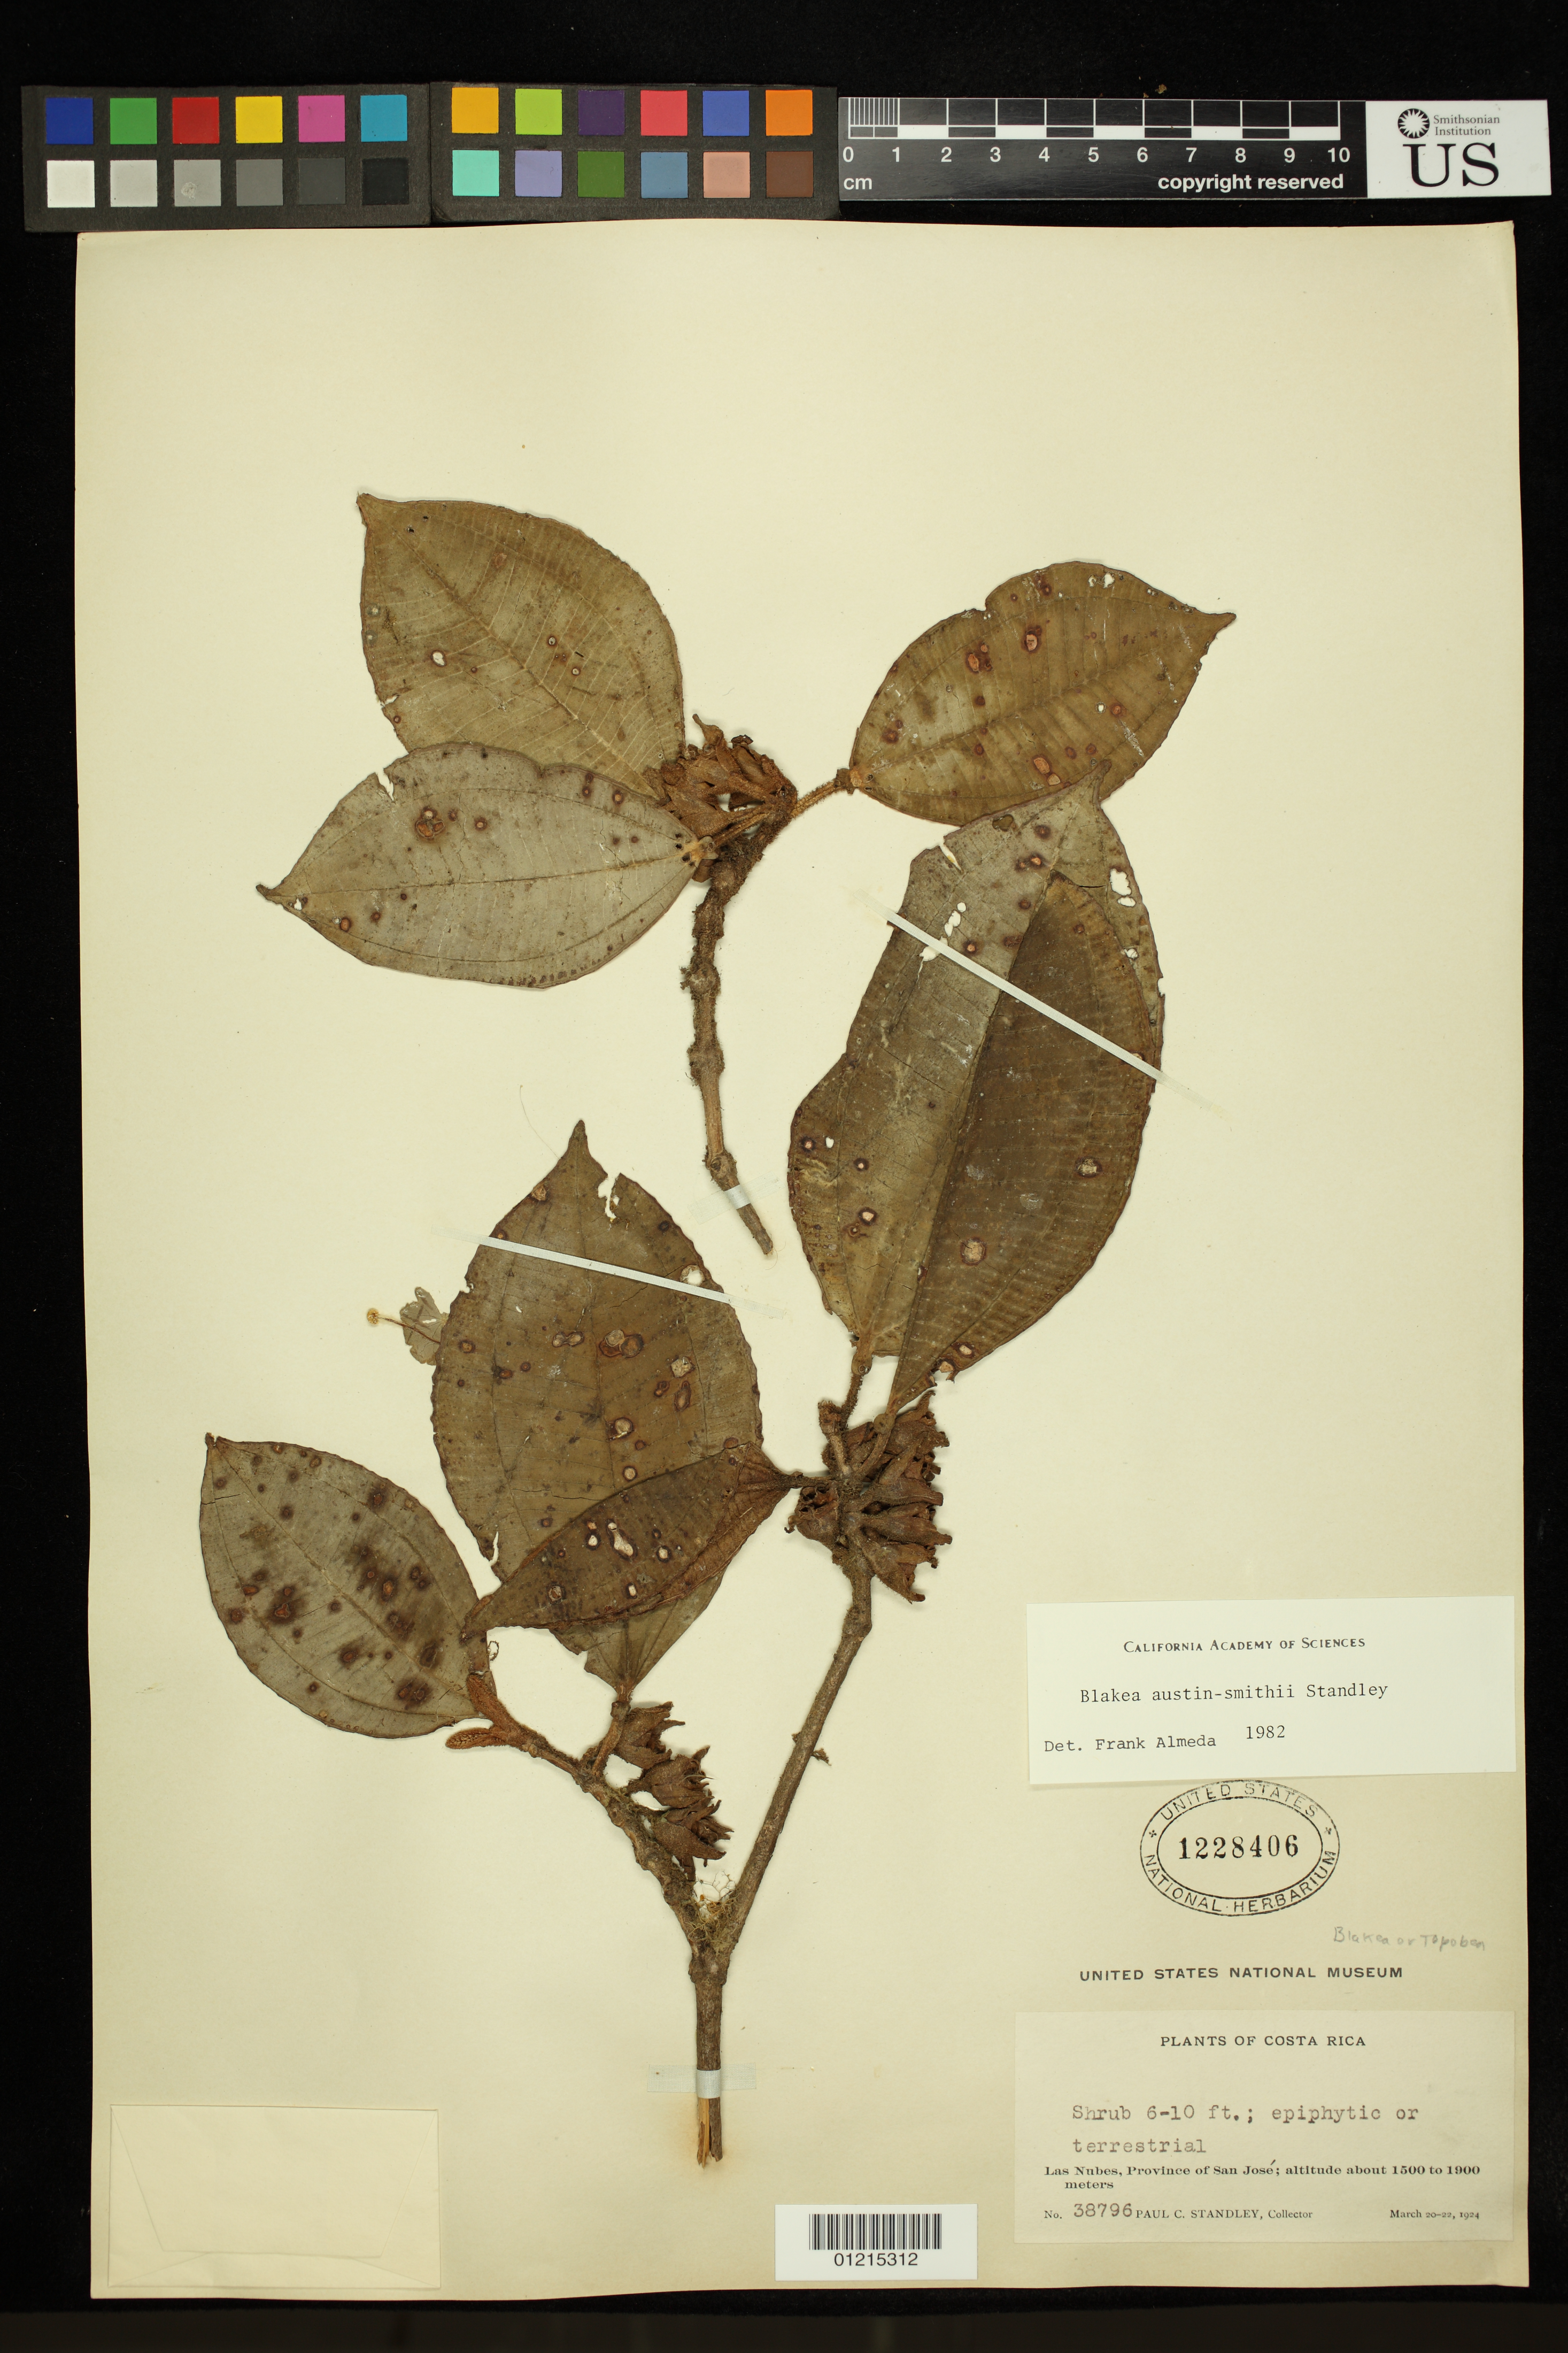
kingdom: Plantae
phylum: Tracheophyta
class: Magnoliopsida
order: Myrtales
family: Melastomataceae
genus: Blakea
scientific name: Blakea austin-smithii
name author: Standl.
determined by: Almeda, F.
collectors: P. C. Standley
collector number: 38796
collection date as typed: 20-22 Mar 1924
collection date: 1924-03-20/1924-03-22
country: Costa Rica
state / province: San José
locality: Las Nubes, Province of San José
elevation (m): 1500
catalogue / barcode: US 1228406